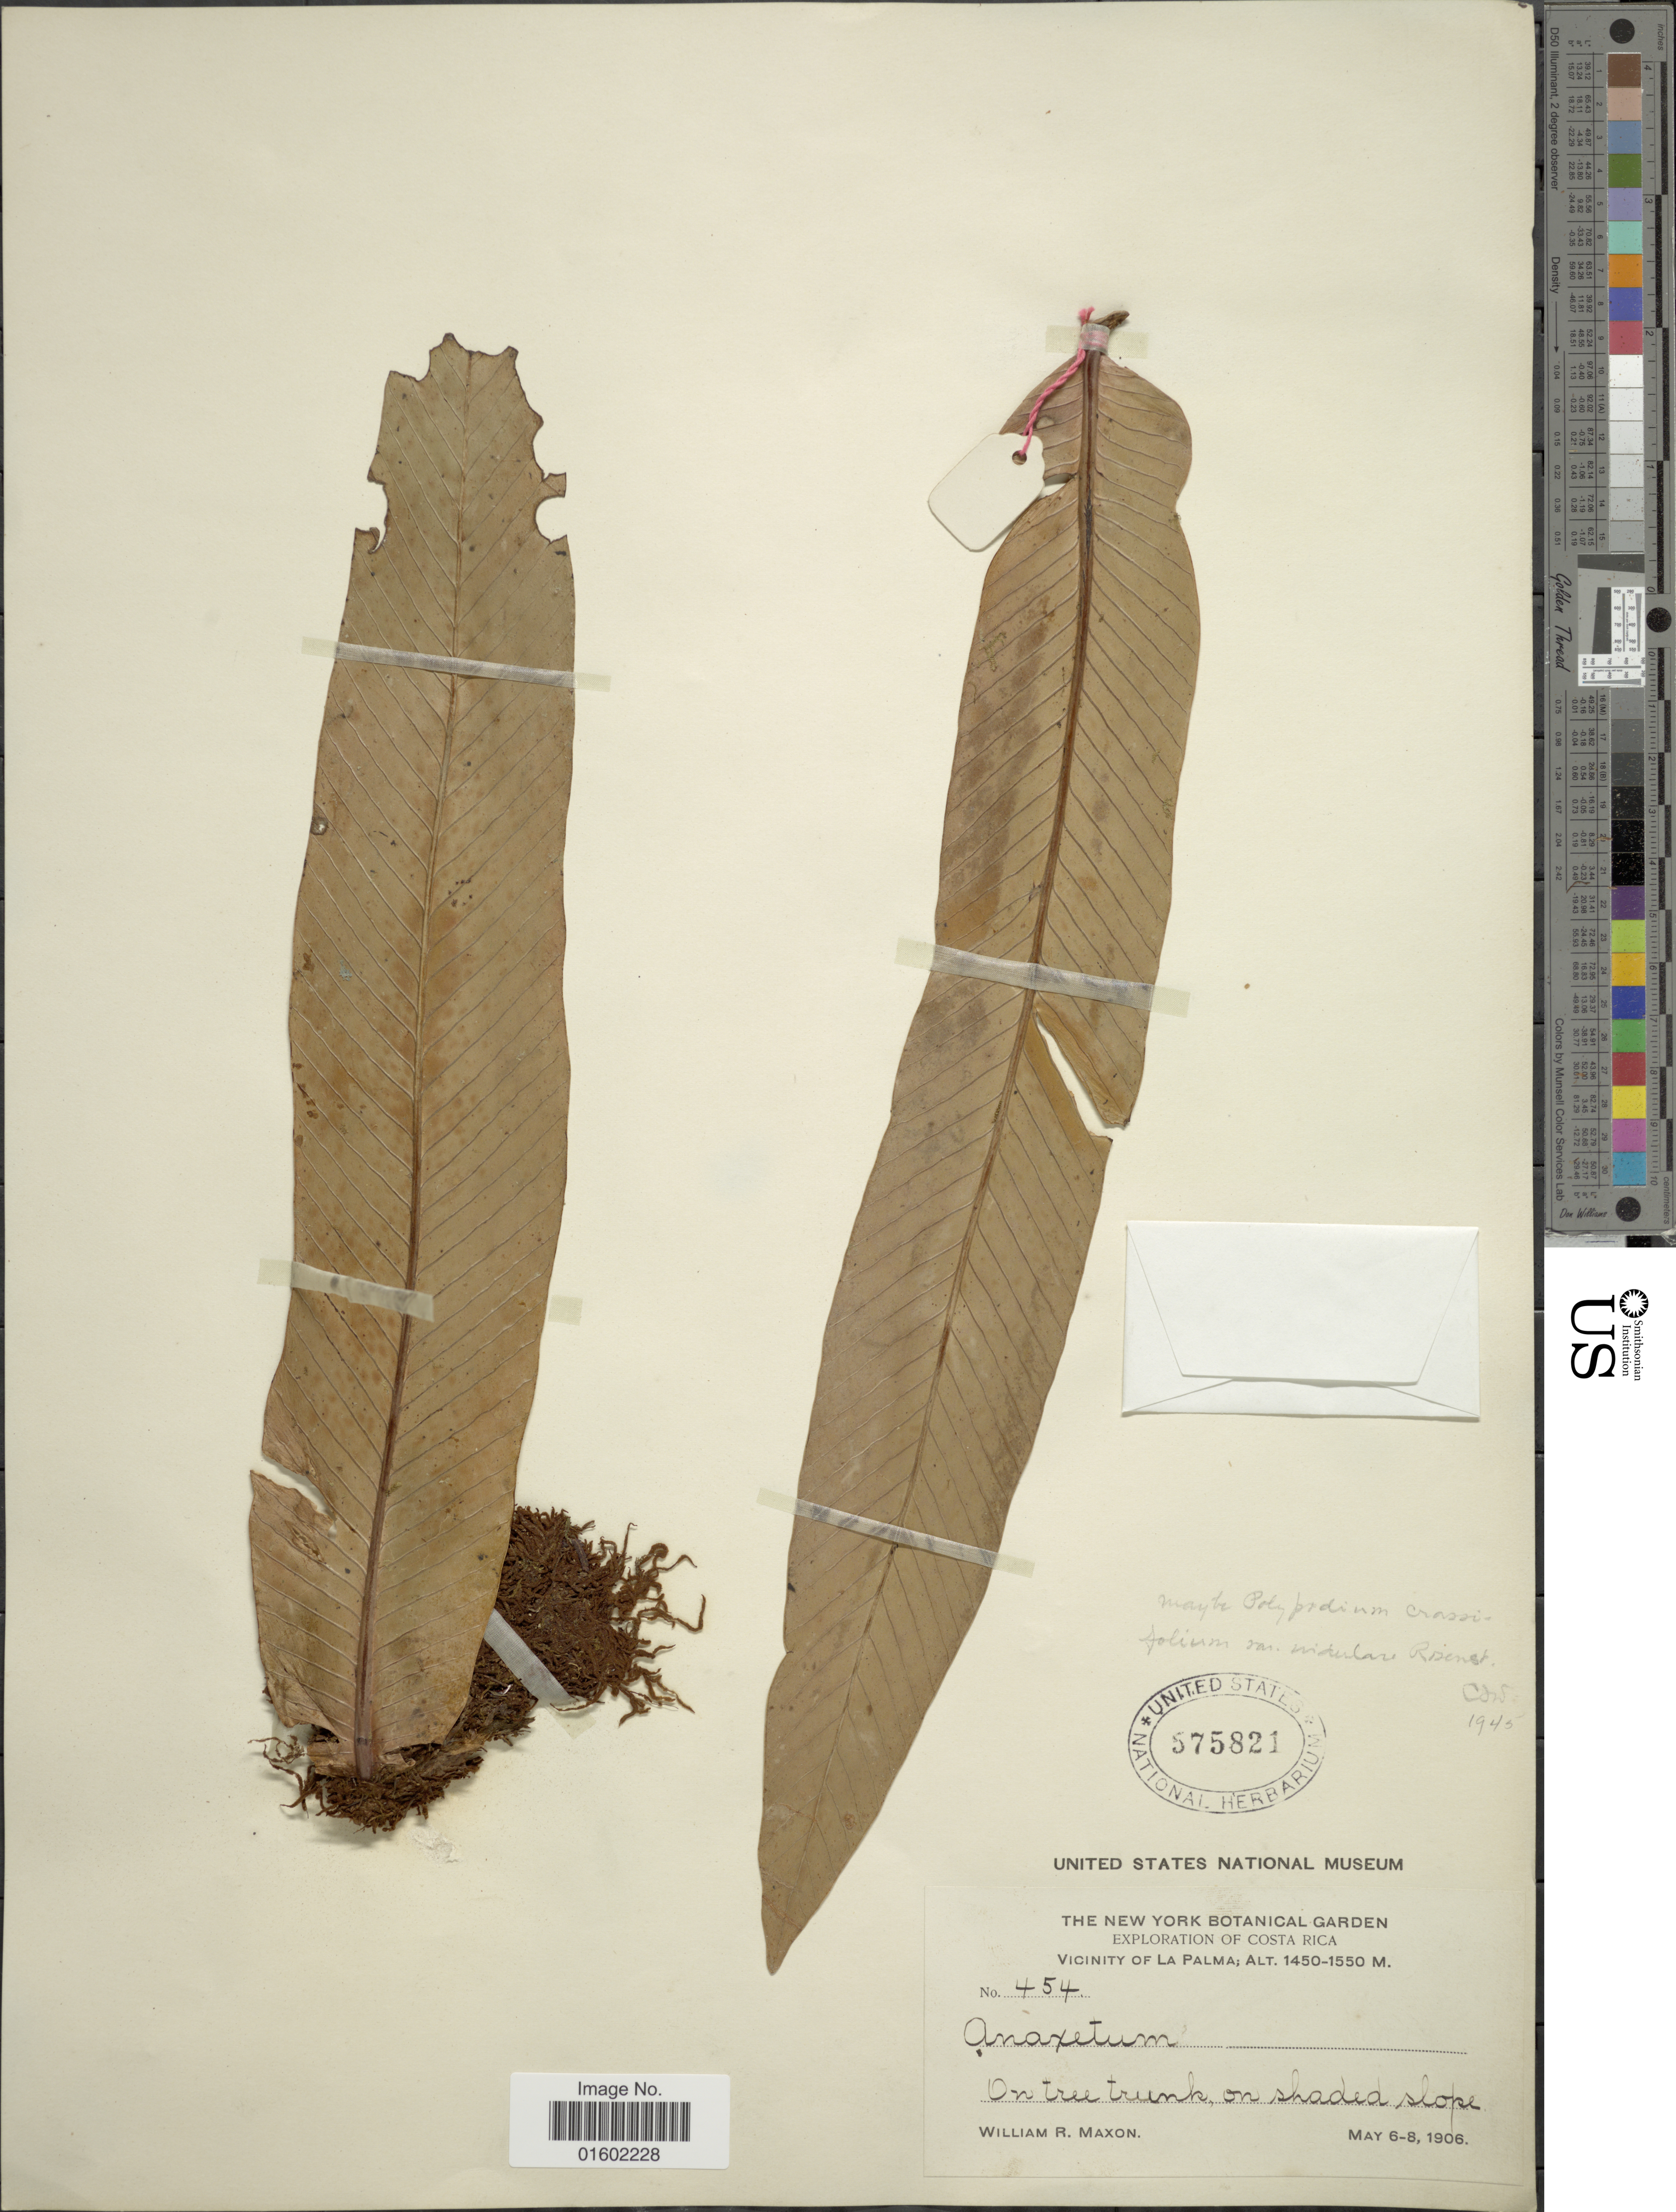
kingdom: Plantae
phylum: Tracheophyta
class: Polypodiopsida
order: Polypodiales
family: Polypodiaceae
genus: Niphidium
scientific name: Niphidium nidulare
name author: (Rosenst.) Lellinger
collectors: W. R. Maxon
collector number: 454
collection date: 1906-05-06/1906-08-08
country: Costa Rica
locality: Vicinity of La Palma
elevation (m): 1450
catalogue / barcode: US 575821